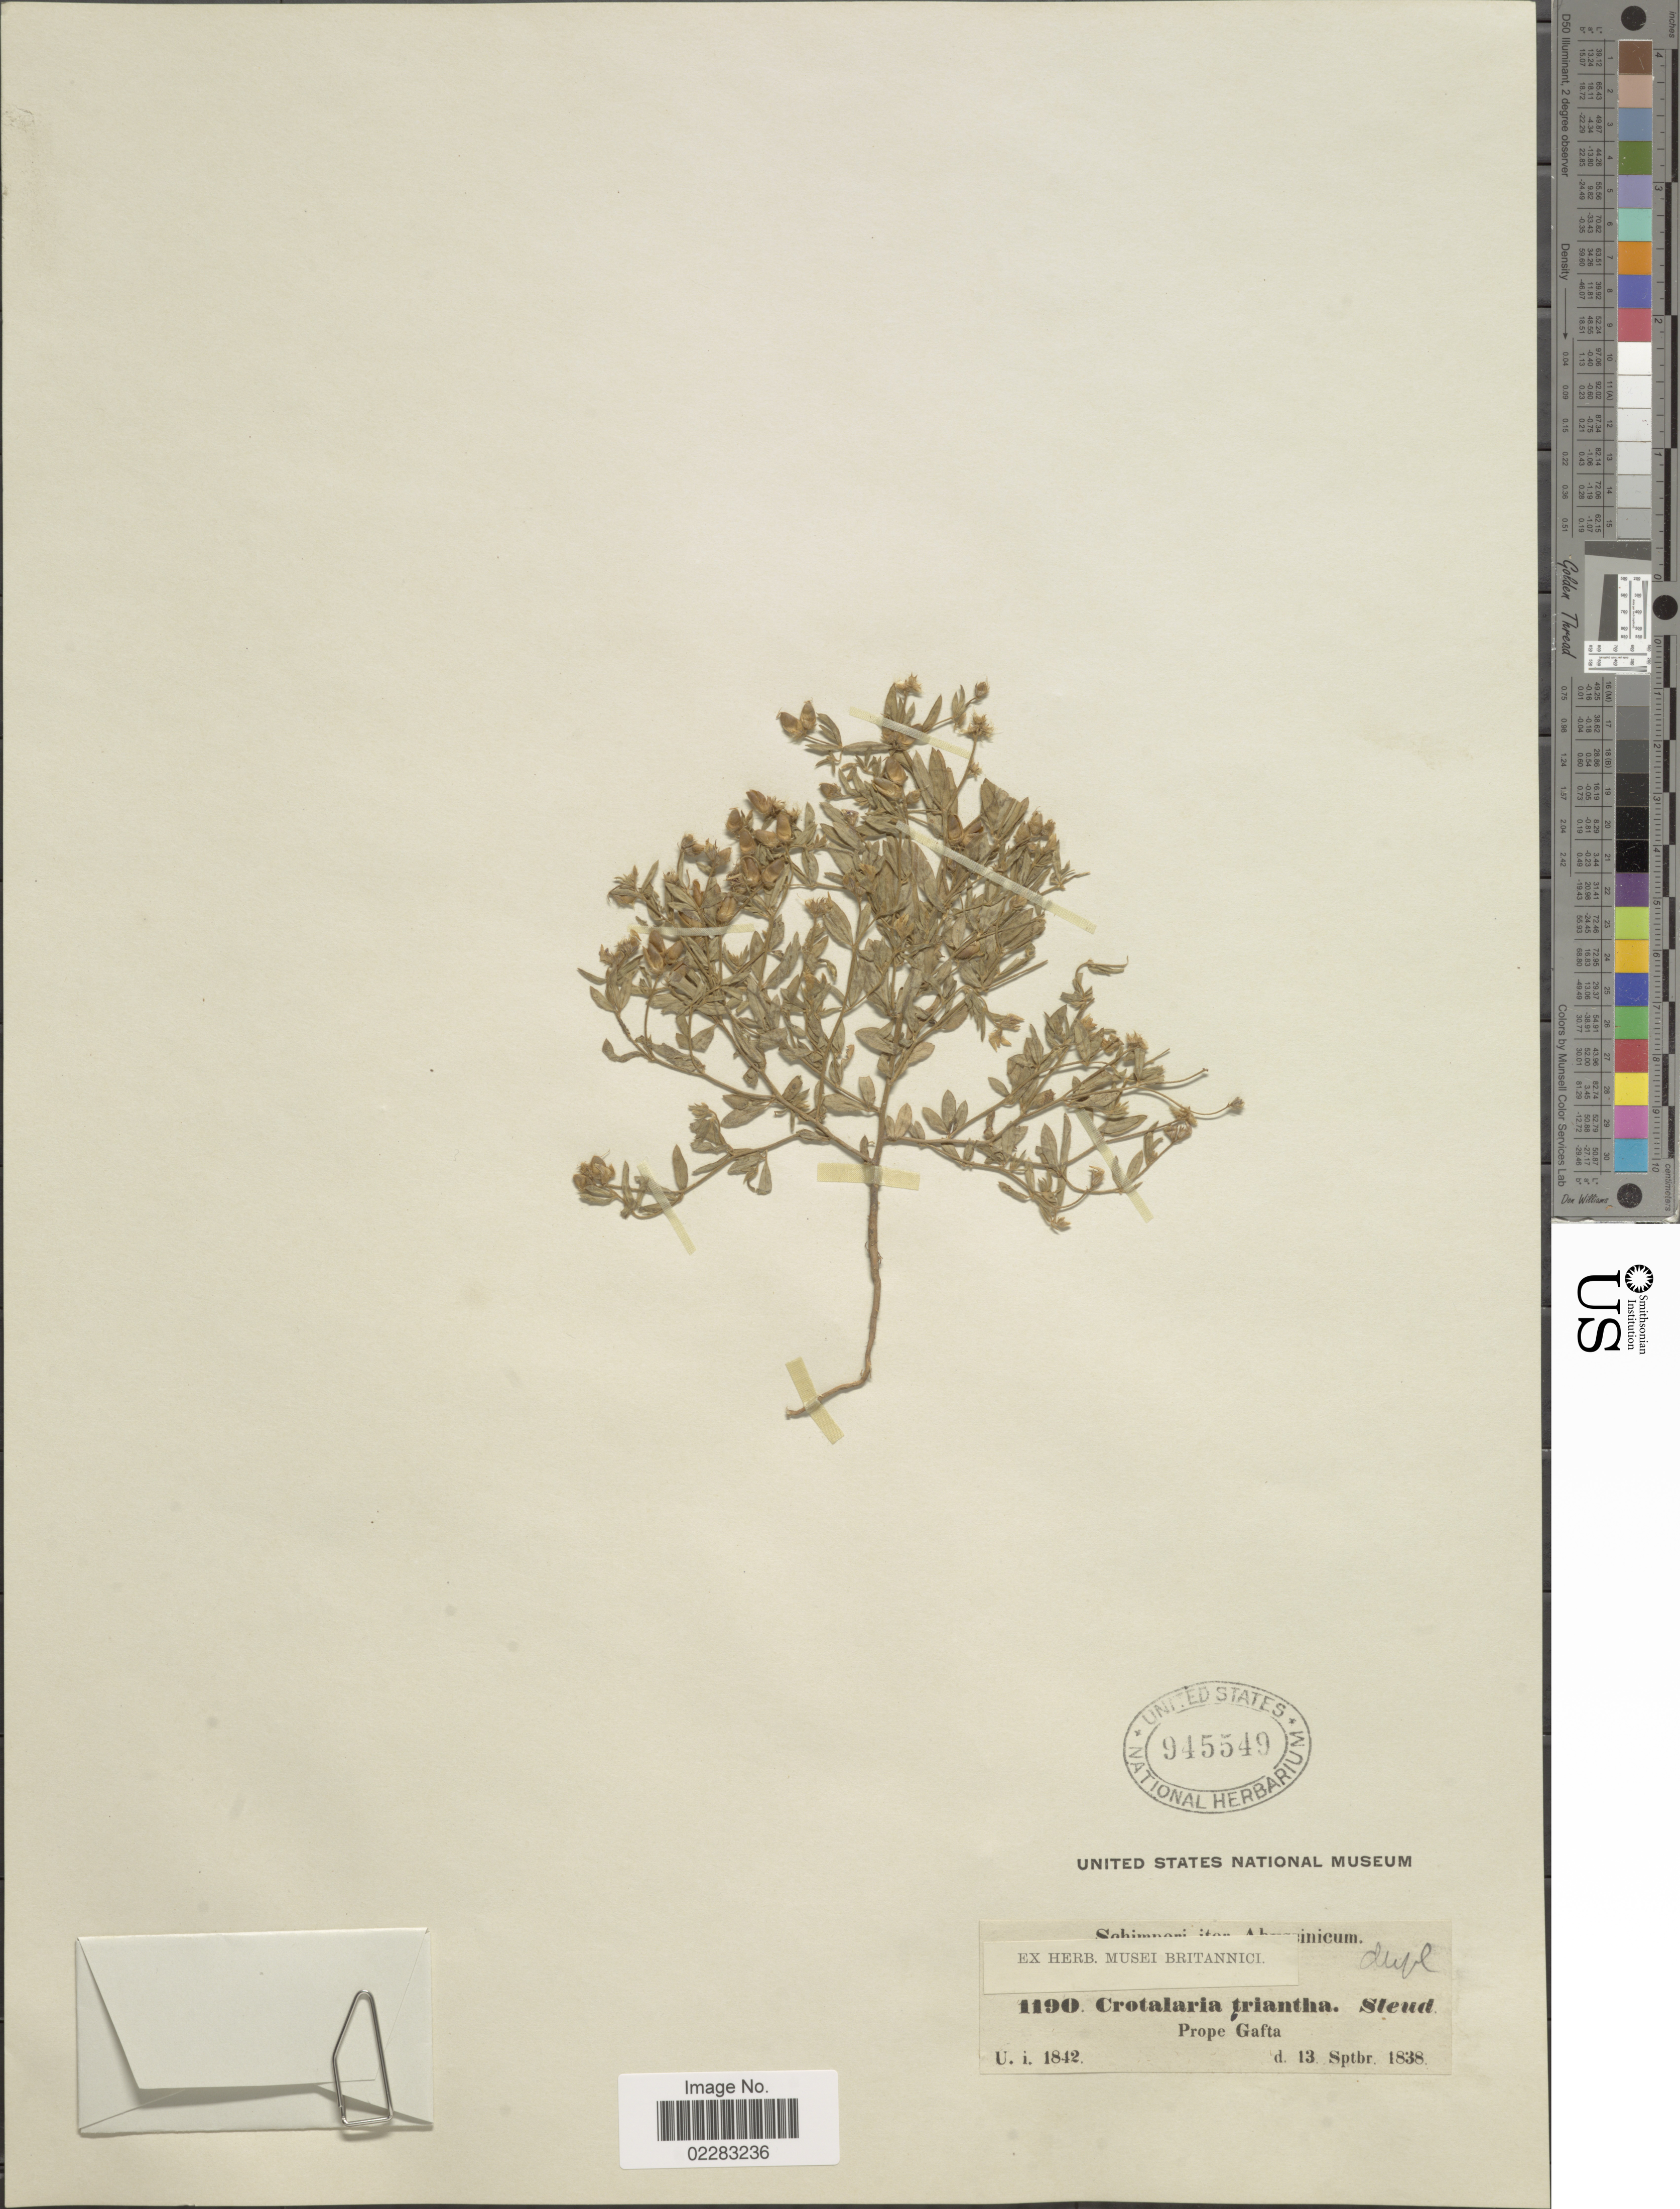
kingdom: Plantae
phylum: Tracheophyta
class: Magnoliopsida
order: Fabales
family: Fabaceae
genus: Crotalaria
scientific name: Crotalaria triantha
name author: DC.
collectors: ex herb. Musei Britannici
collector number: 1190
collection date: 1838-09-13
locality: Prope Gafta.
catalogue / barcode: US 945549